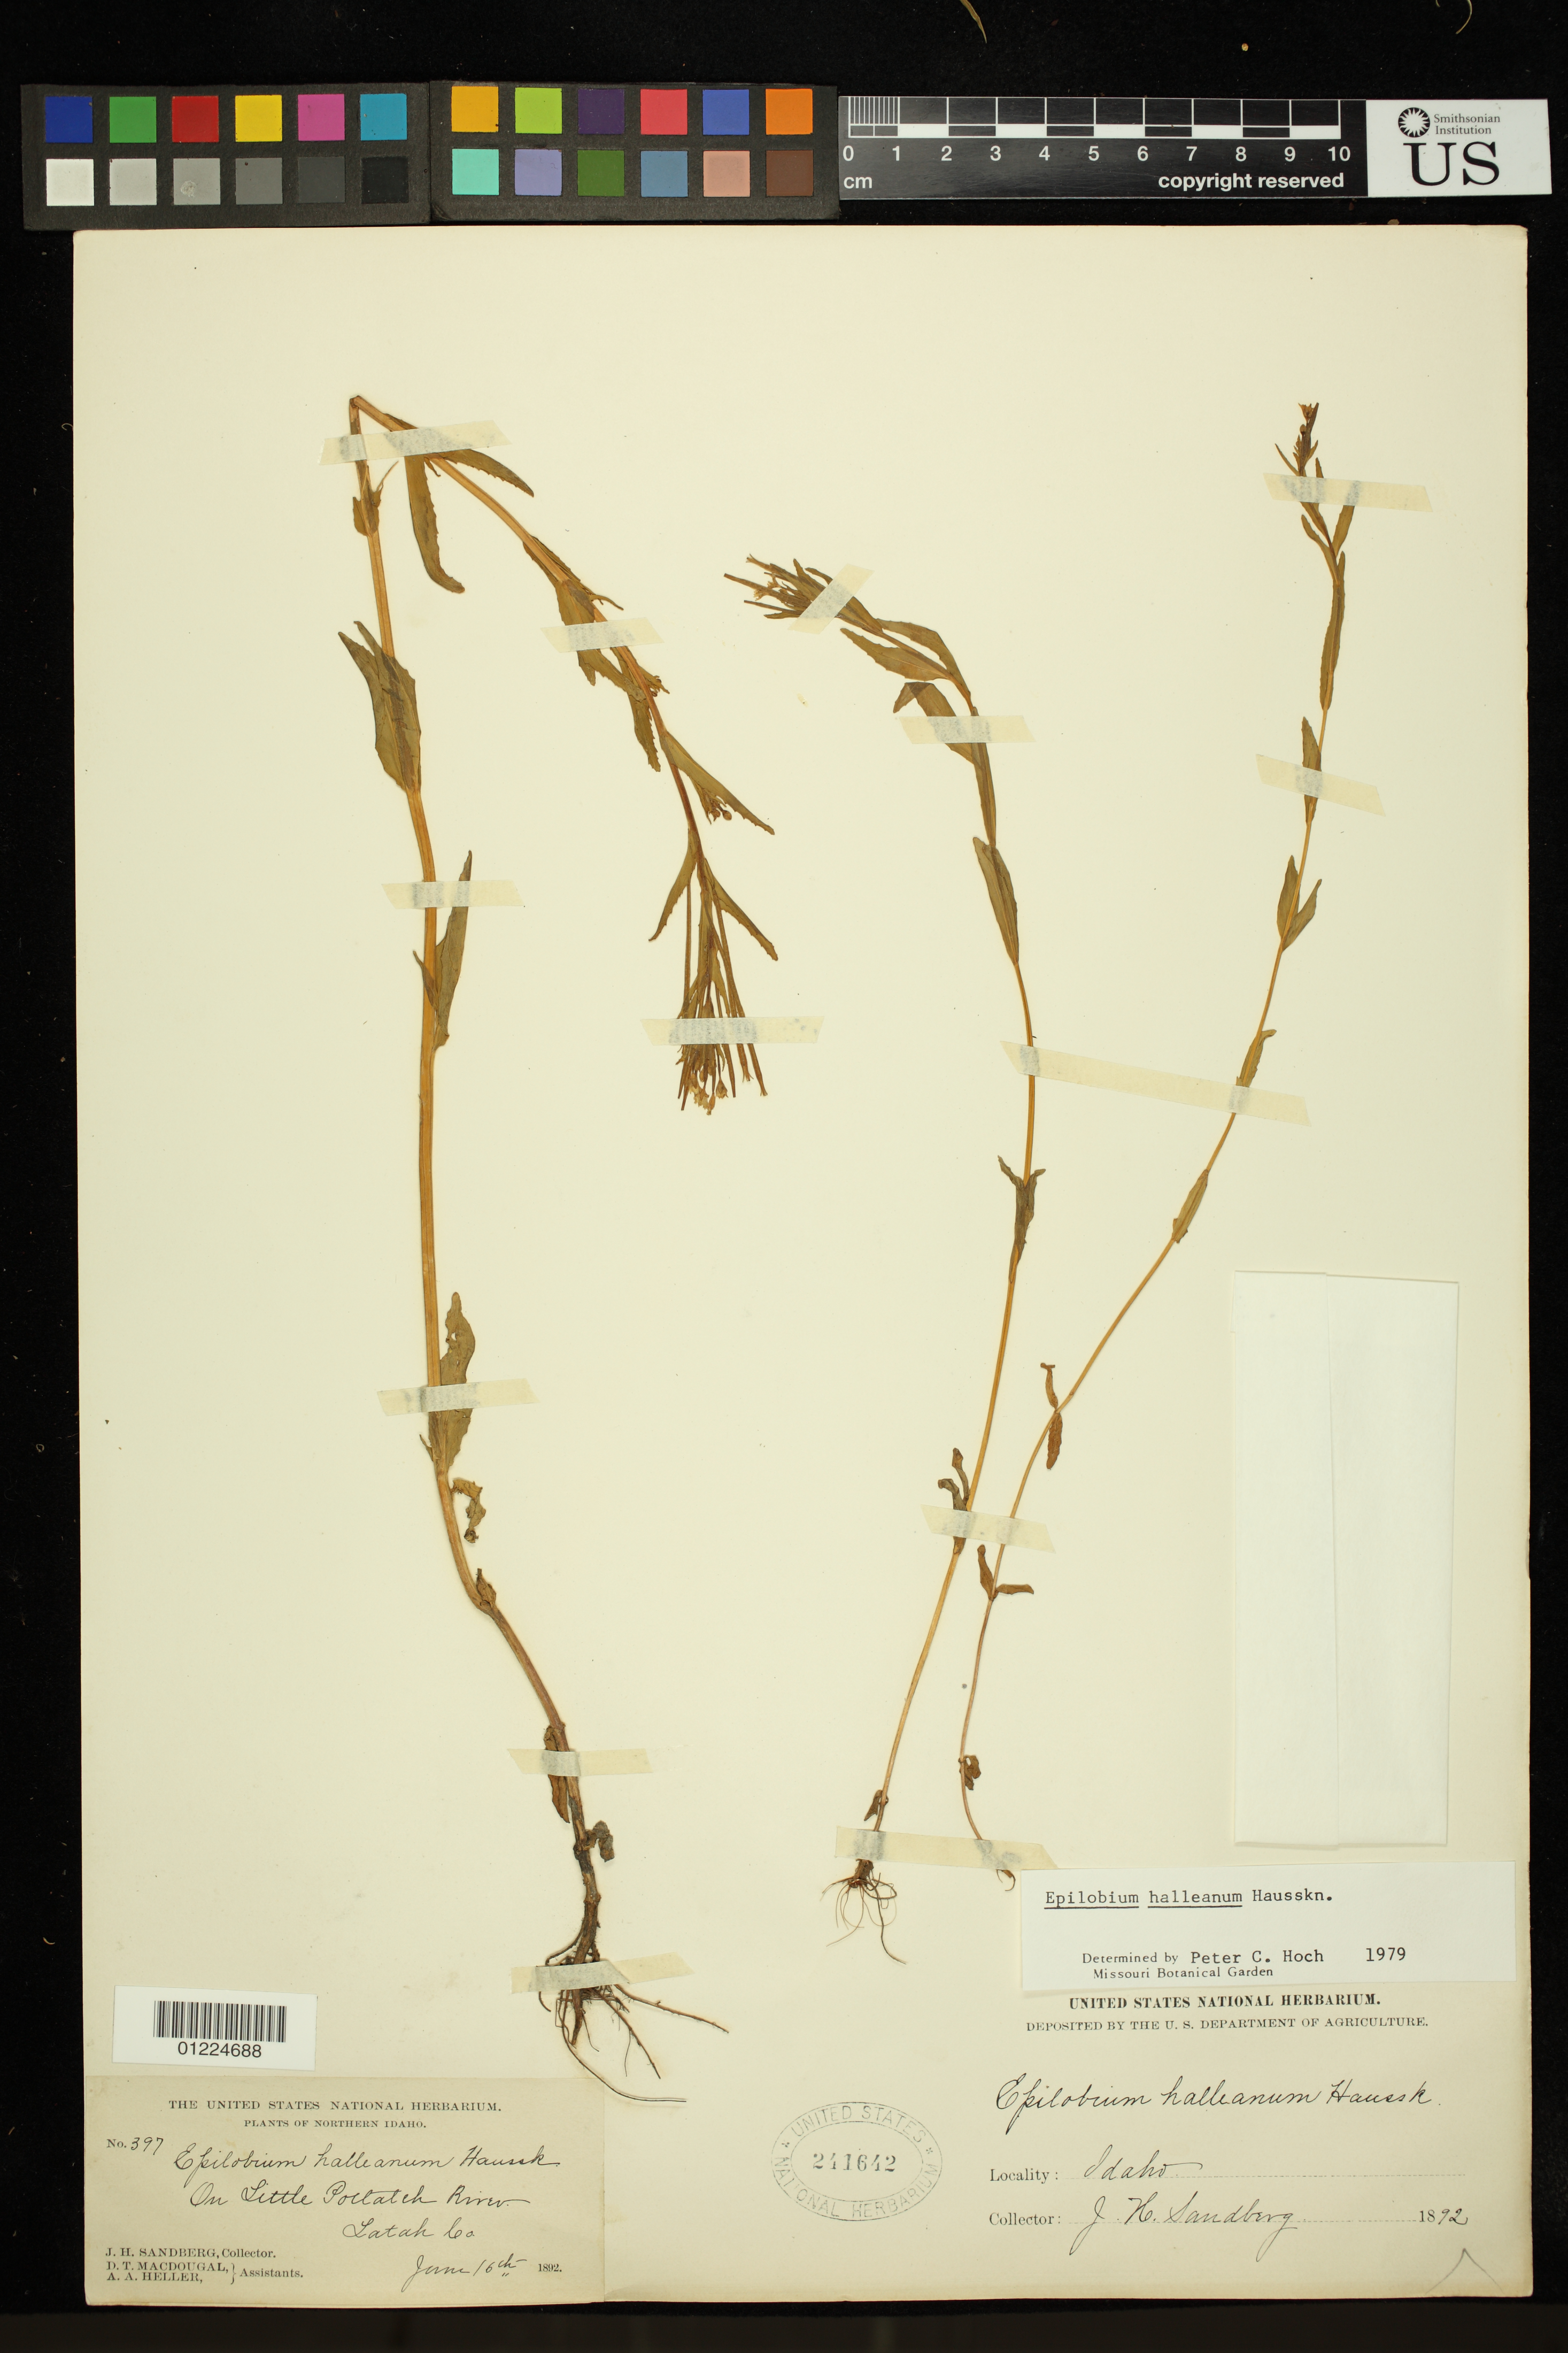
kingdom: Plantae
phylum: Tracheophyta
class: Magnoliopsida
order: Myrtales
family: Onagraceae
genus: Epilobium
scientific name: Epilobium hallianum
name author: Hausskn.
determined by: Hoch, P. C.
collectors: J. H. Sandberg, D. T. MacDougal & A. A. Heller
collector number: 397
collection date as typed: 16 Jun 1892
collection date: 1892-06-16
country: United States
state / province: Idaho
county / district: Latah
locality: On Little Potlatch River, Latah Co.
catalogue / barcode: US 241642